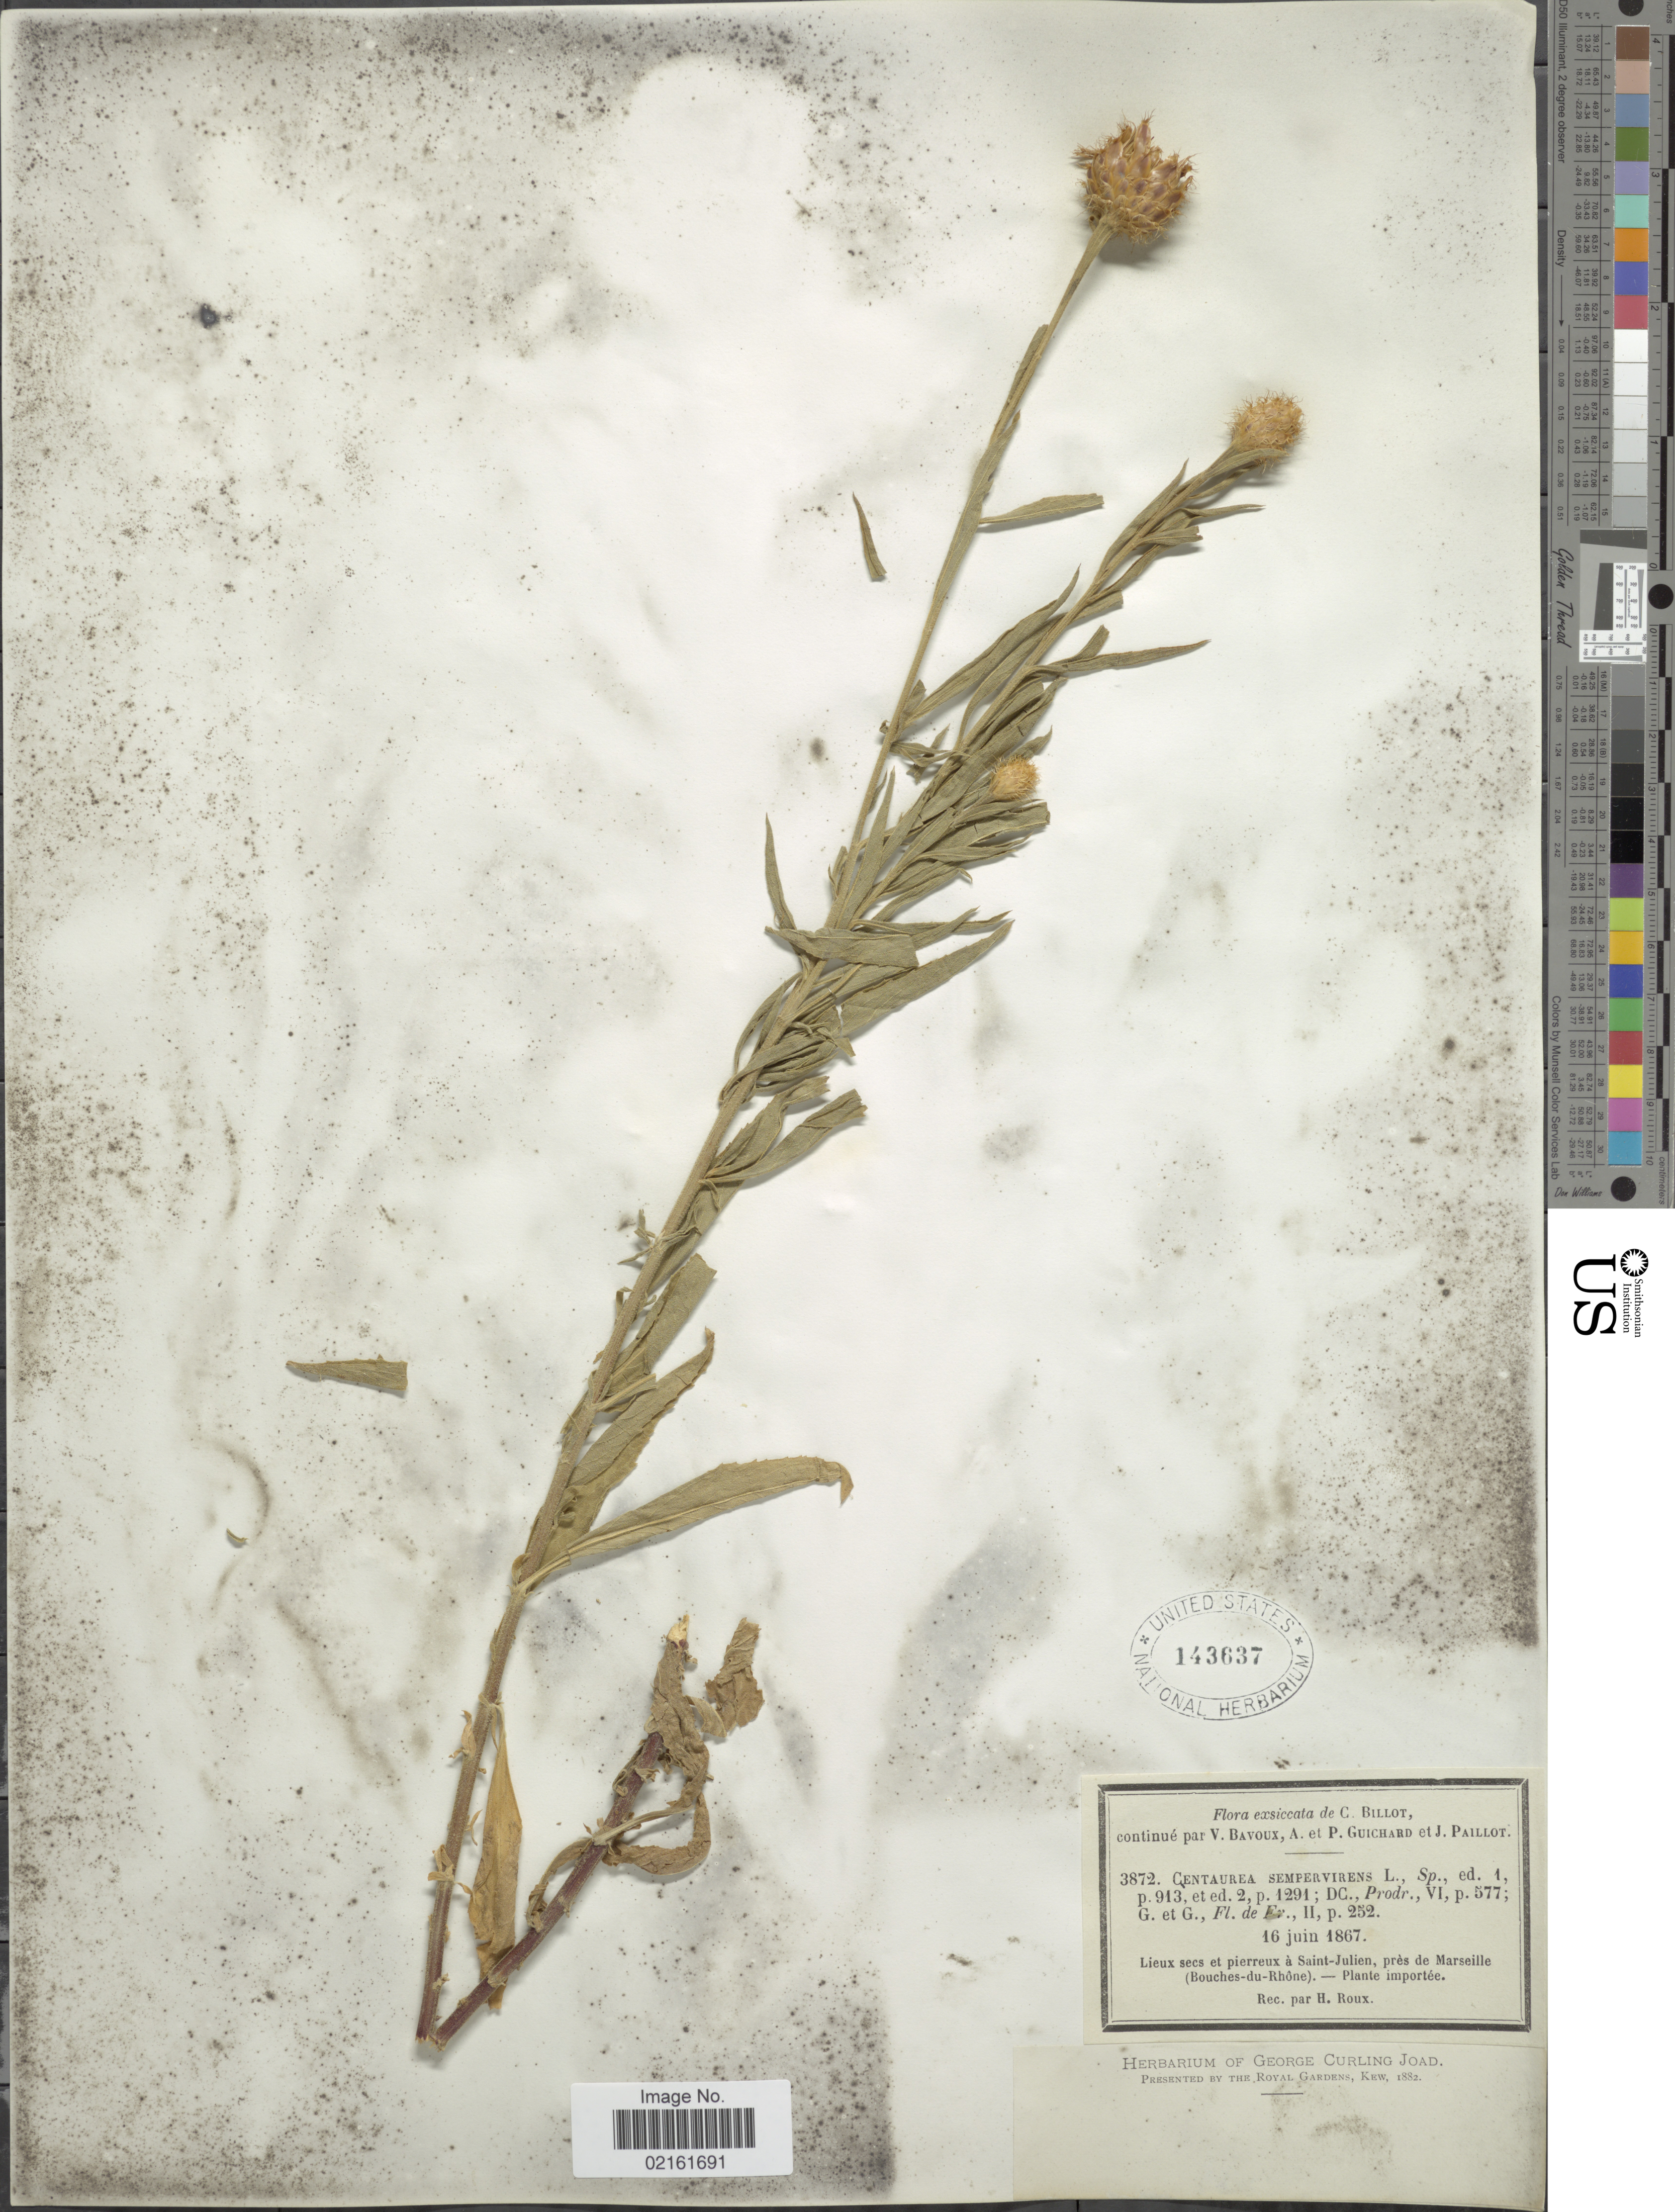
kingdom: Plantae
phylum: Tracheophyta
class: Magnoliopsida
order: Asterales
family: Asteraceae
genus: Cheirolophus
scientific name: Cheirolophus sempervirens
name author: (L.) Pomel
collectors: Bavoux, V., P. Guichard & J. Paillot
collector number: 3872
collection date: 1867-06-16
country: France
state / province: Provence-Alpes-Côte d'Azur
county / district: Bouches-du-Rhône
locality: Lieux secs et pierreux à Saint-Julien, près de Marseille (Bouches-du-Rhône)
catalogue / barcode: US 143637